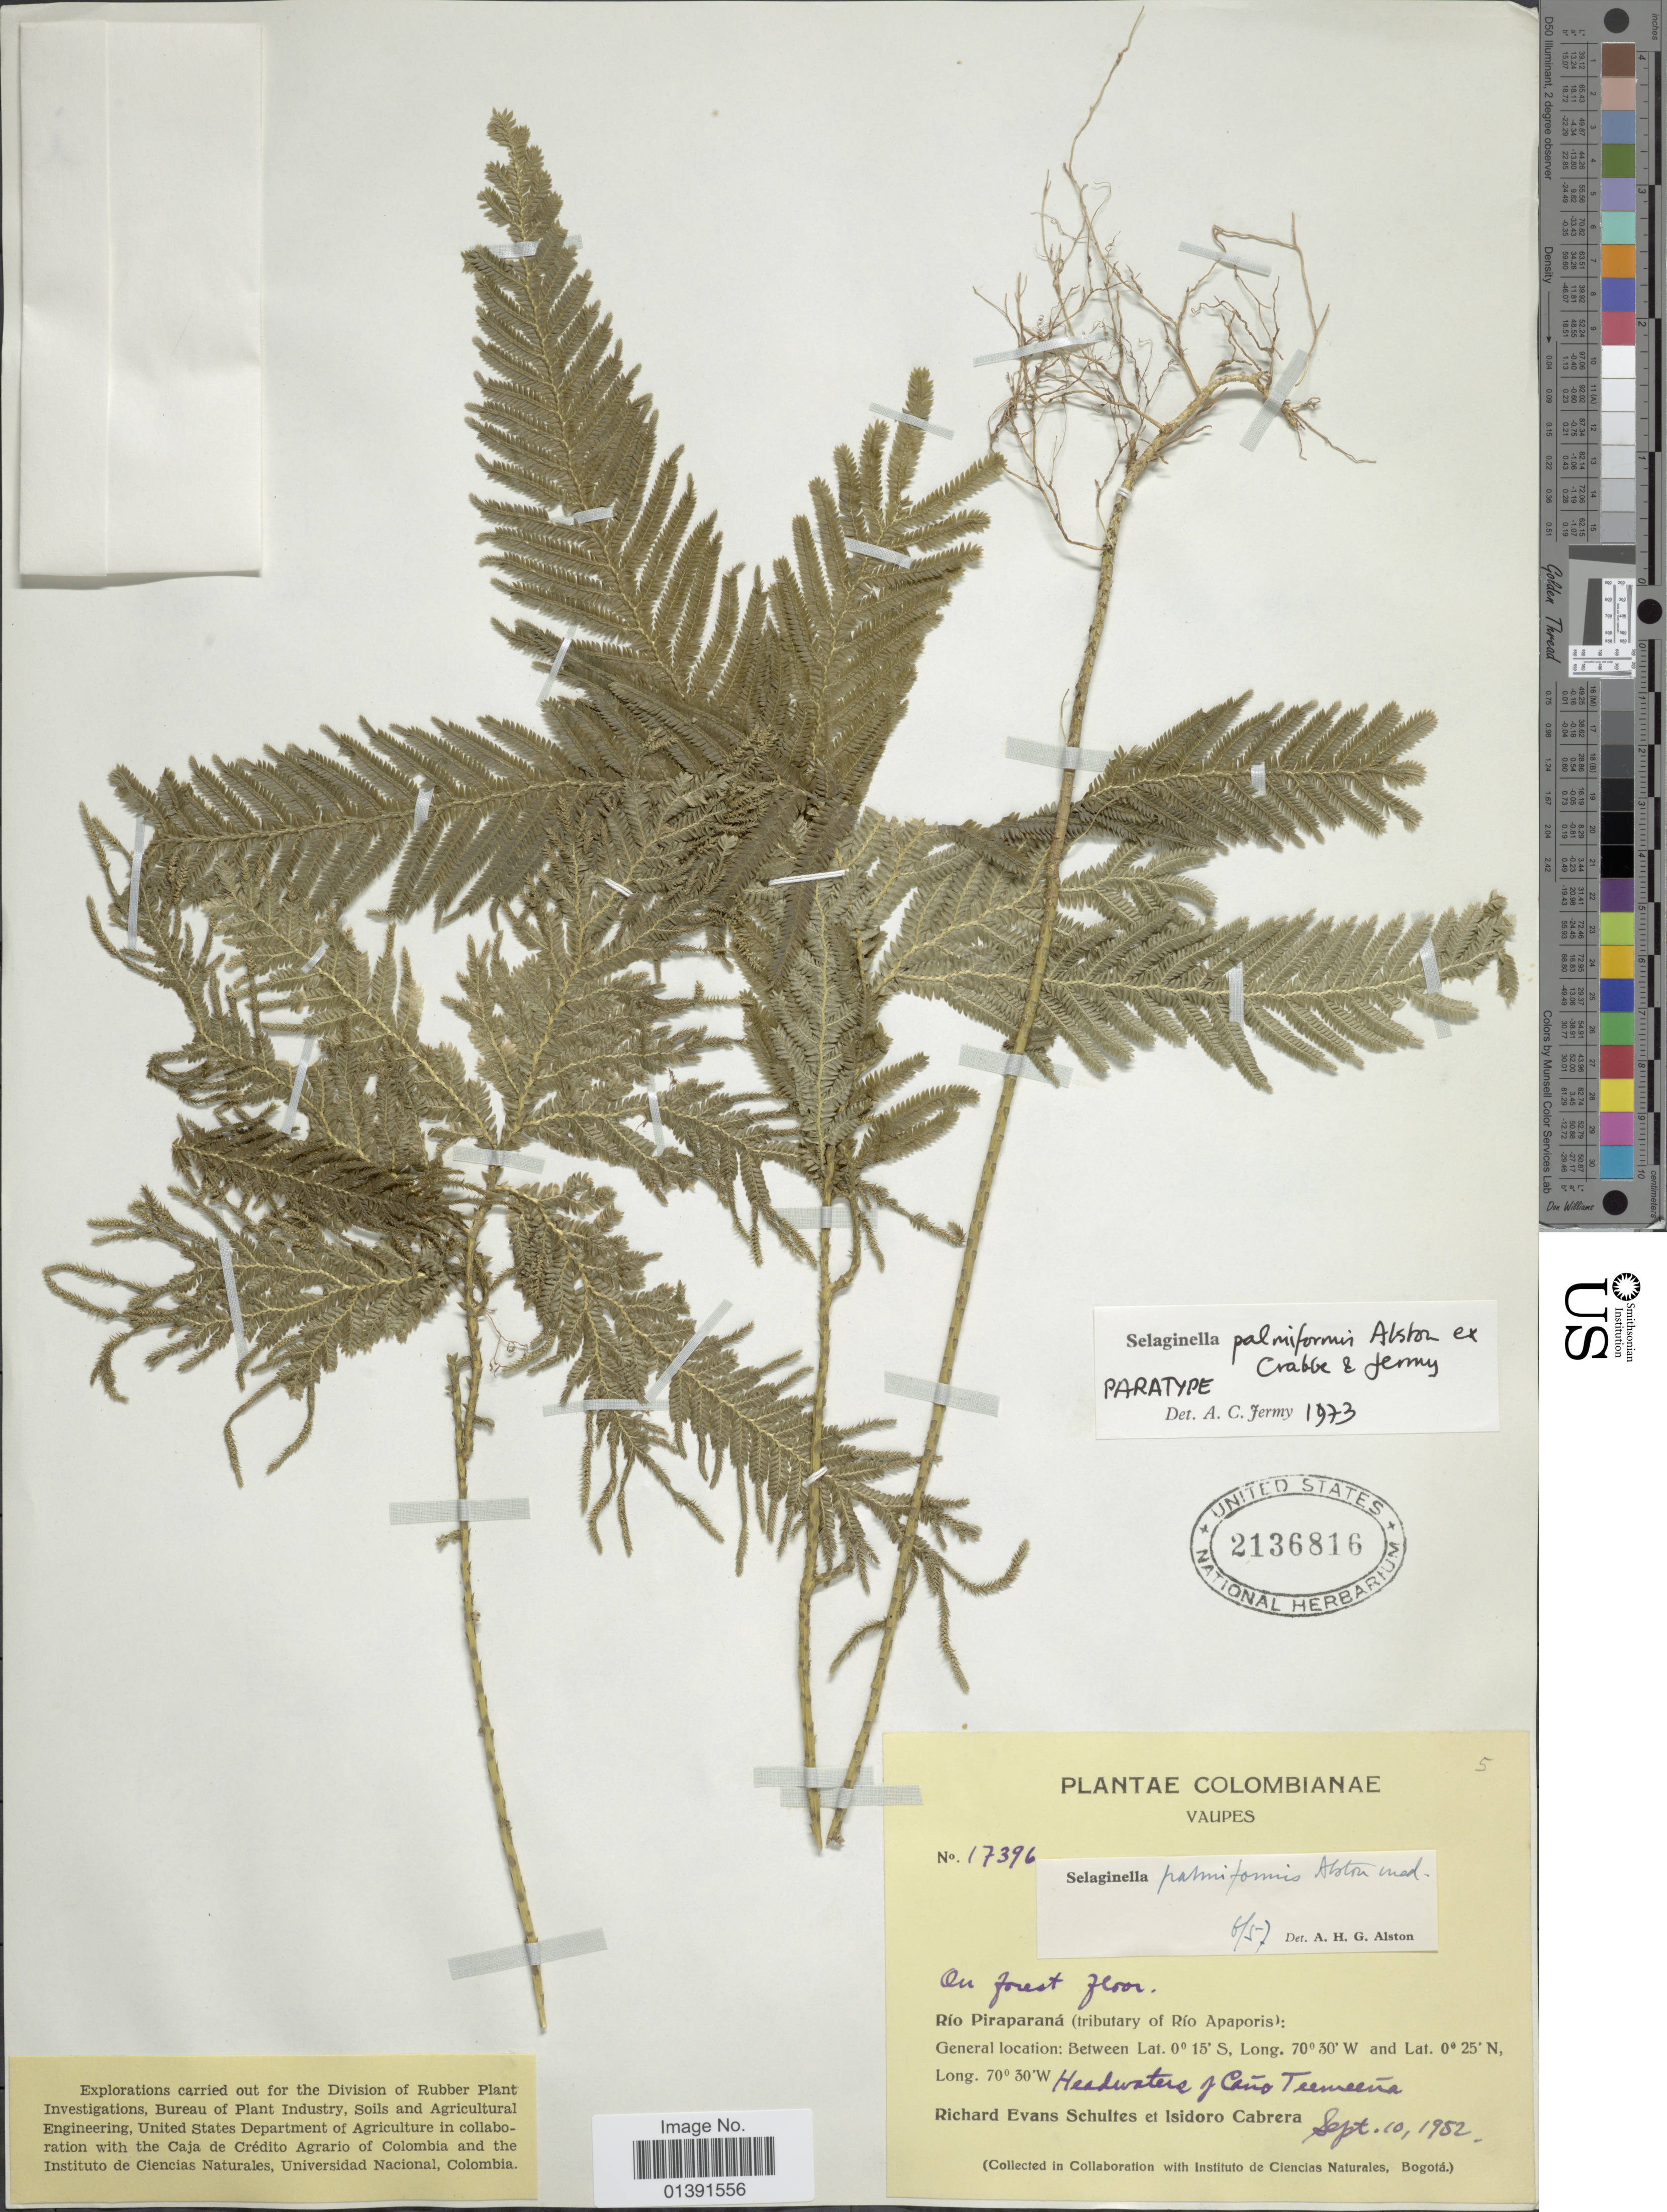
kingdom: Plantae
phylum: Tracheophyta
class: Lycopodiopsida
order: Selaginellales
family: Selaginellaceae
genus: Selaginella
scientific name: Selaginella palmiformis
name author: Alston ex Crabbe & Jermy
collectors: R. E. Schultes & I. Cabrera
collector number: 17396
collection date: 1952-09-10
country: Colombia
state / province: Vaupés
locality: Rio Piraparaná(tributary of Rio Apaporis)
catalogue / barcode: US 2136816